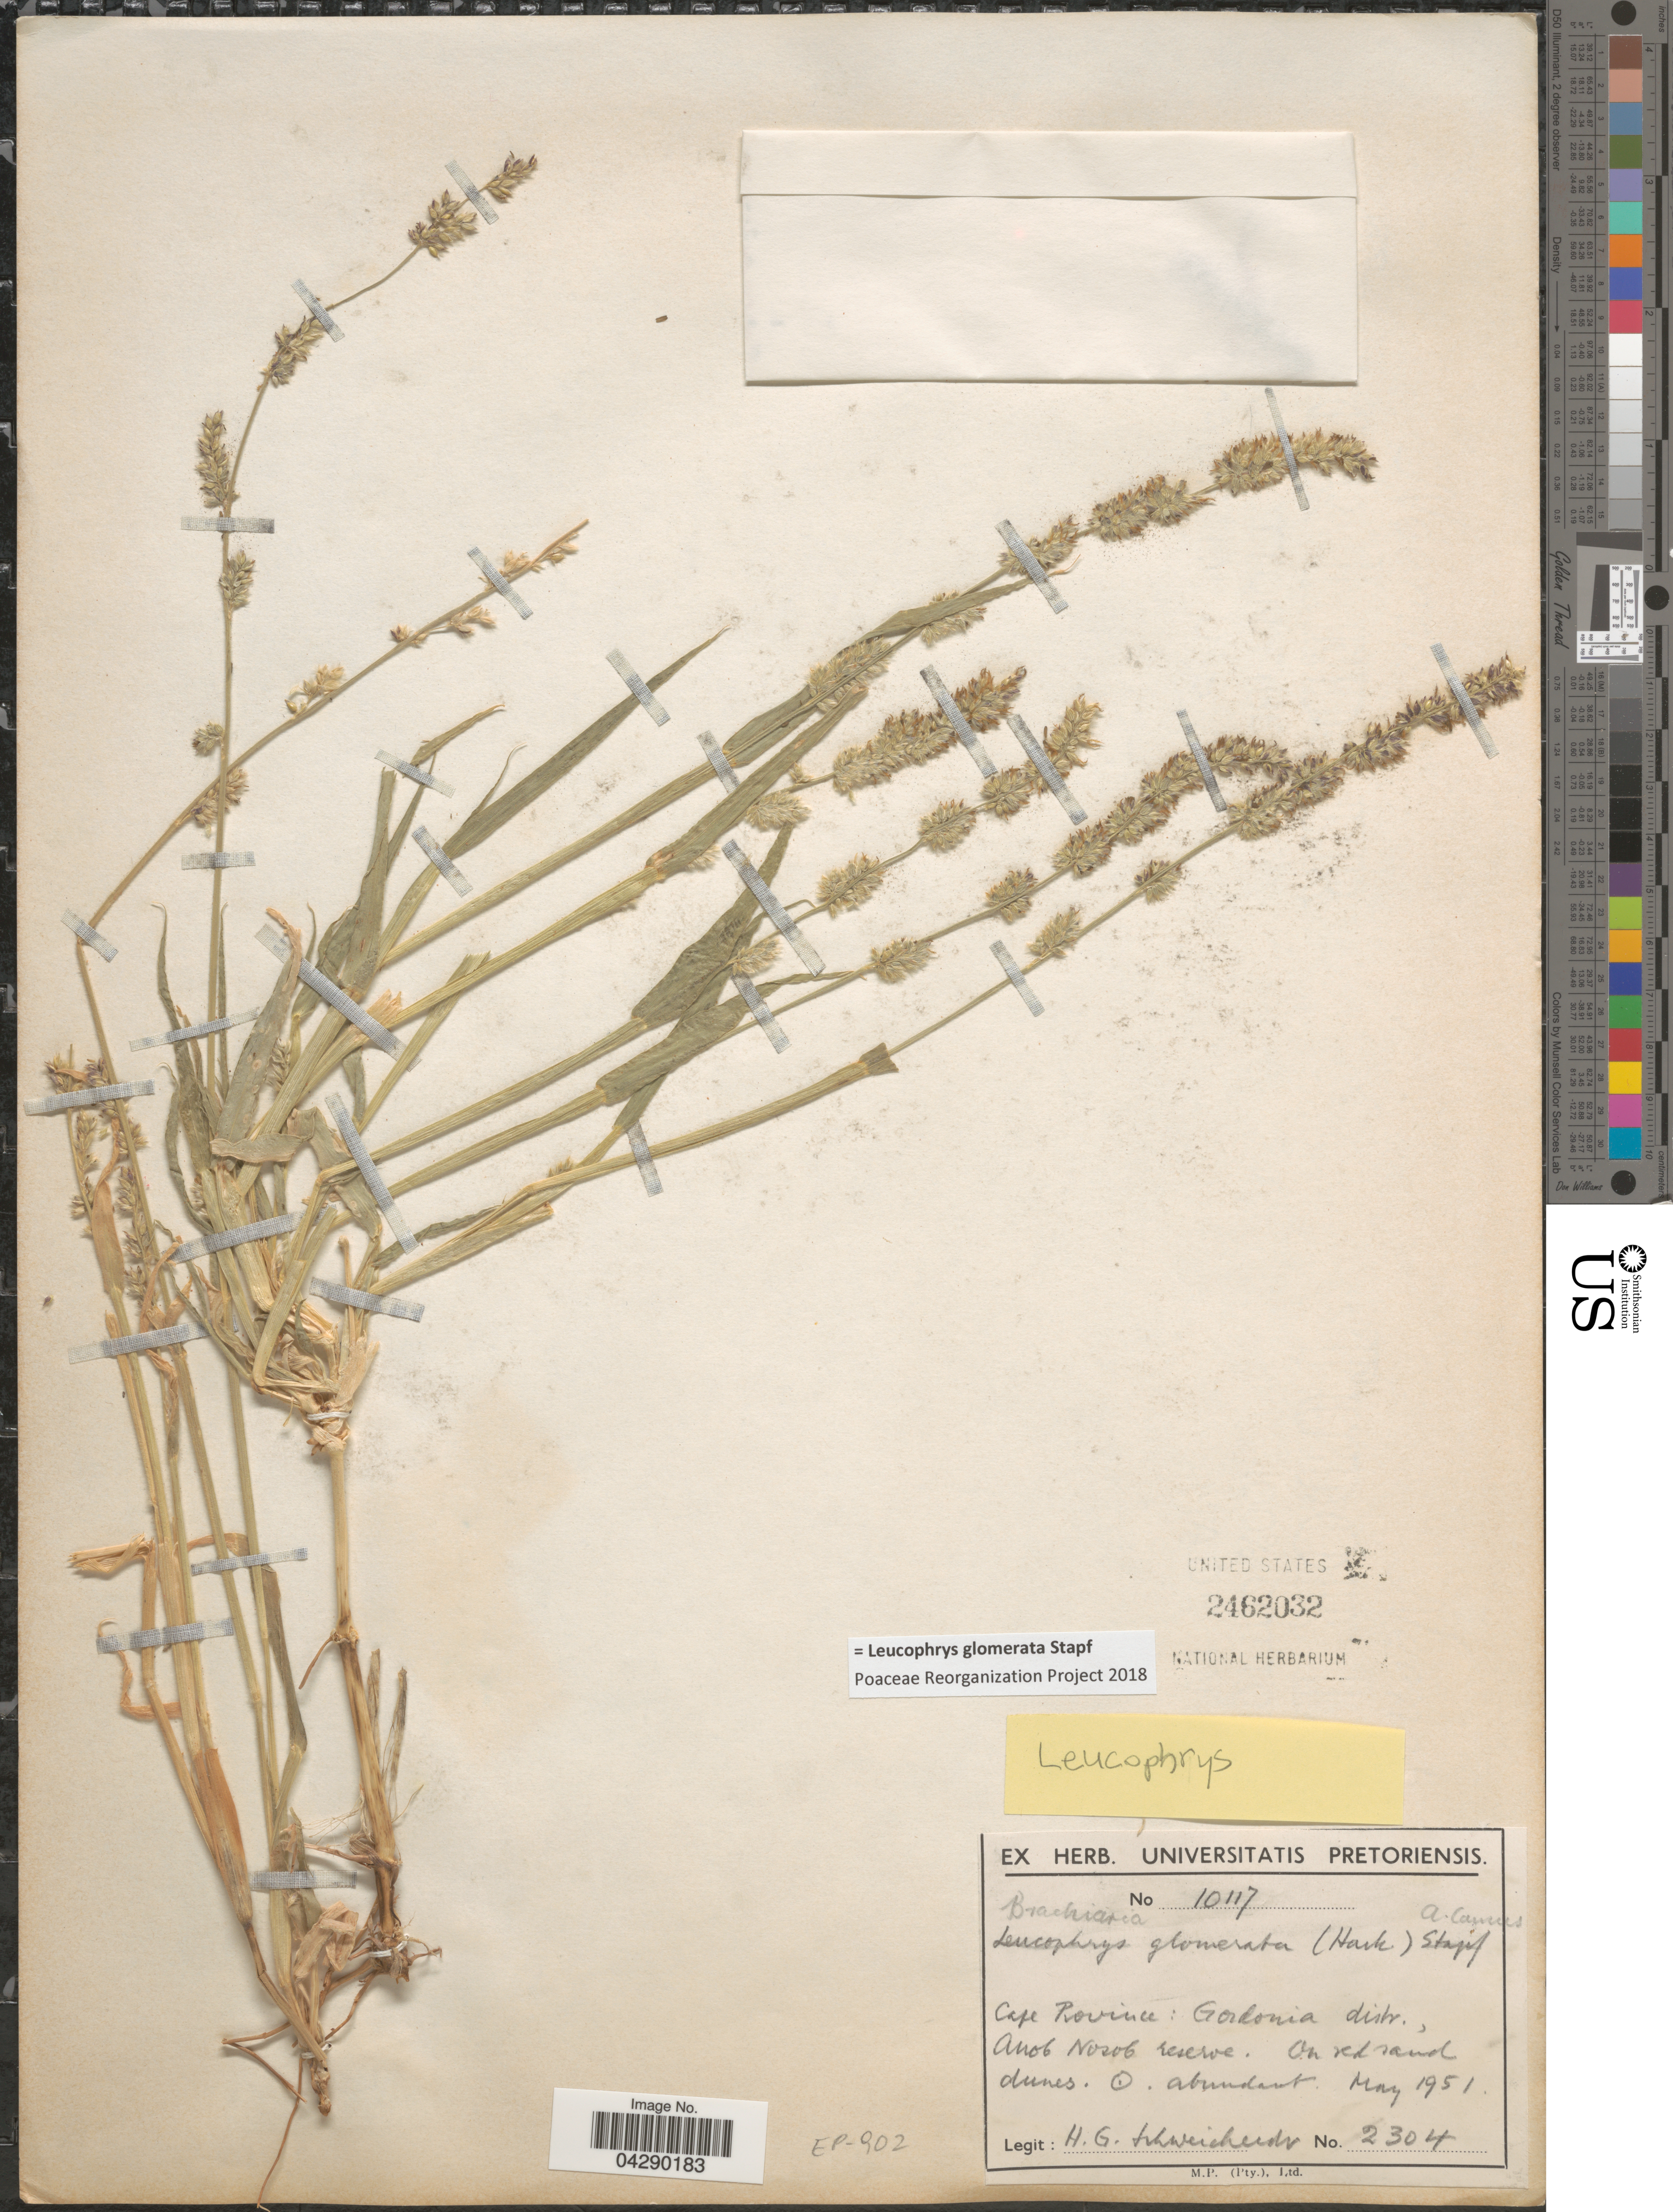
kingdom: Plantae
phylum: Tracheophyta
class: Liliopsida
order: Poales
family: Poaceae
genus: Leucophrys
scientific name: Leucophrys glomerata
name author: Stapf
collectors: H. Schweickerdt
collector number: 2304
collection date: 1951-05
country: South Africa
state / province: Northern Cape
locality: Gordonia distr., Anob Nosob reserve.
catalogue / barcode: US 2462032